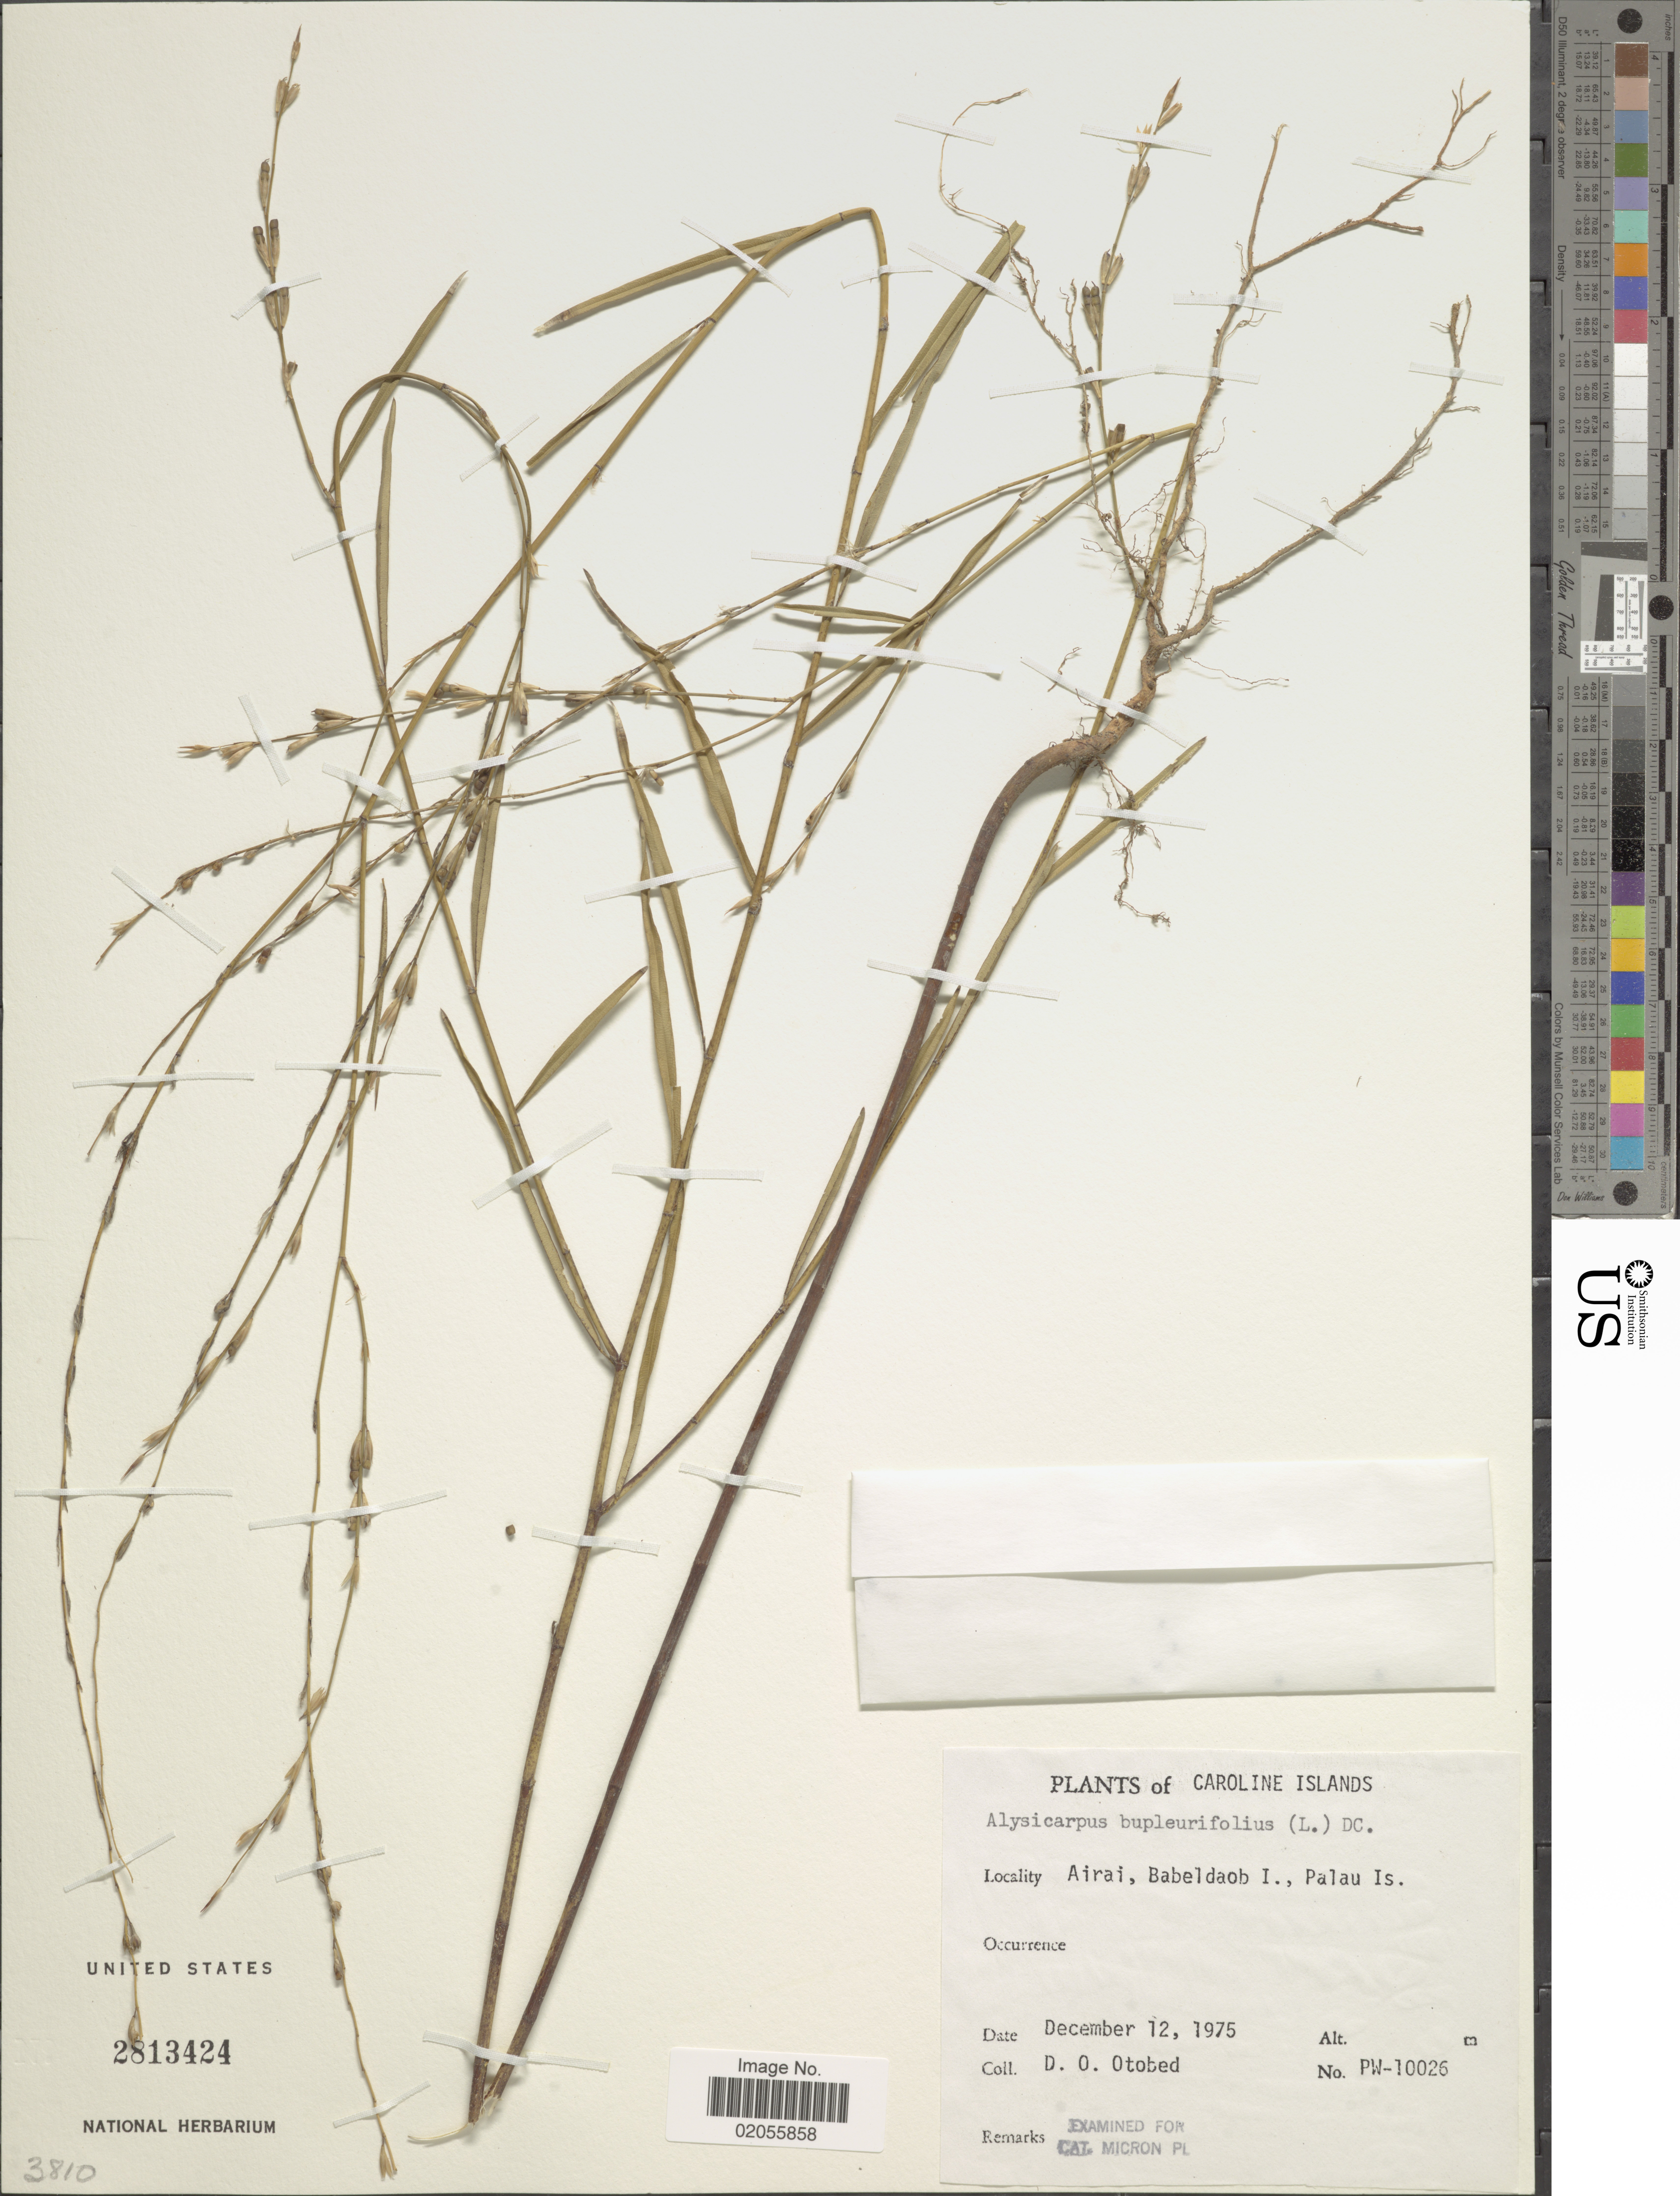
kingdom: Plantae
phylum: Tracheophyta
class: Magnoliopsida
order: Fabales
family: Fabaceae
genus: Alysicarpus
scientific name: Alysicarpus bupleurifolius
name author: (L.) DC.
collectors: D. O. Otobed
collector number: PW-10026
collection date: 1975-12-12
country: Palau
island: Babeldaob [Babelthuap]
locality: Caroline Islands, Airai, Babeldaob I., Palau Is.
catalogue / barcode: US 2813424